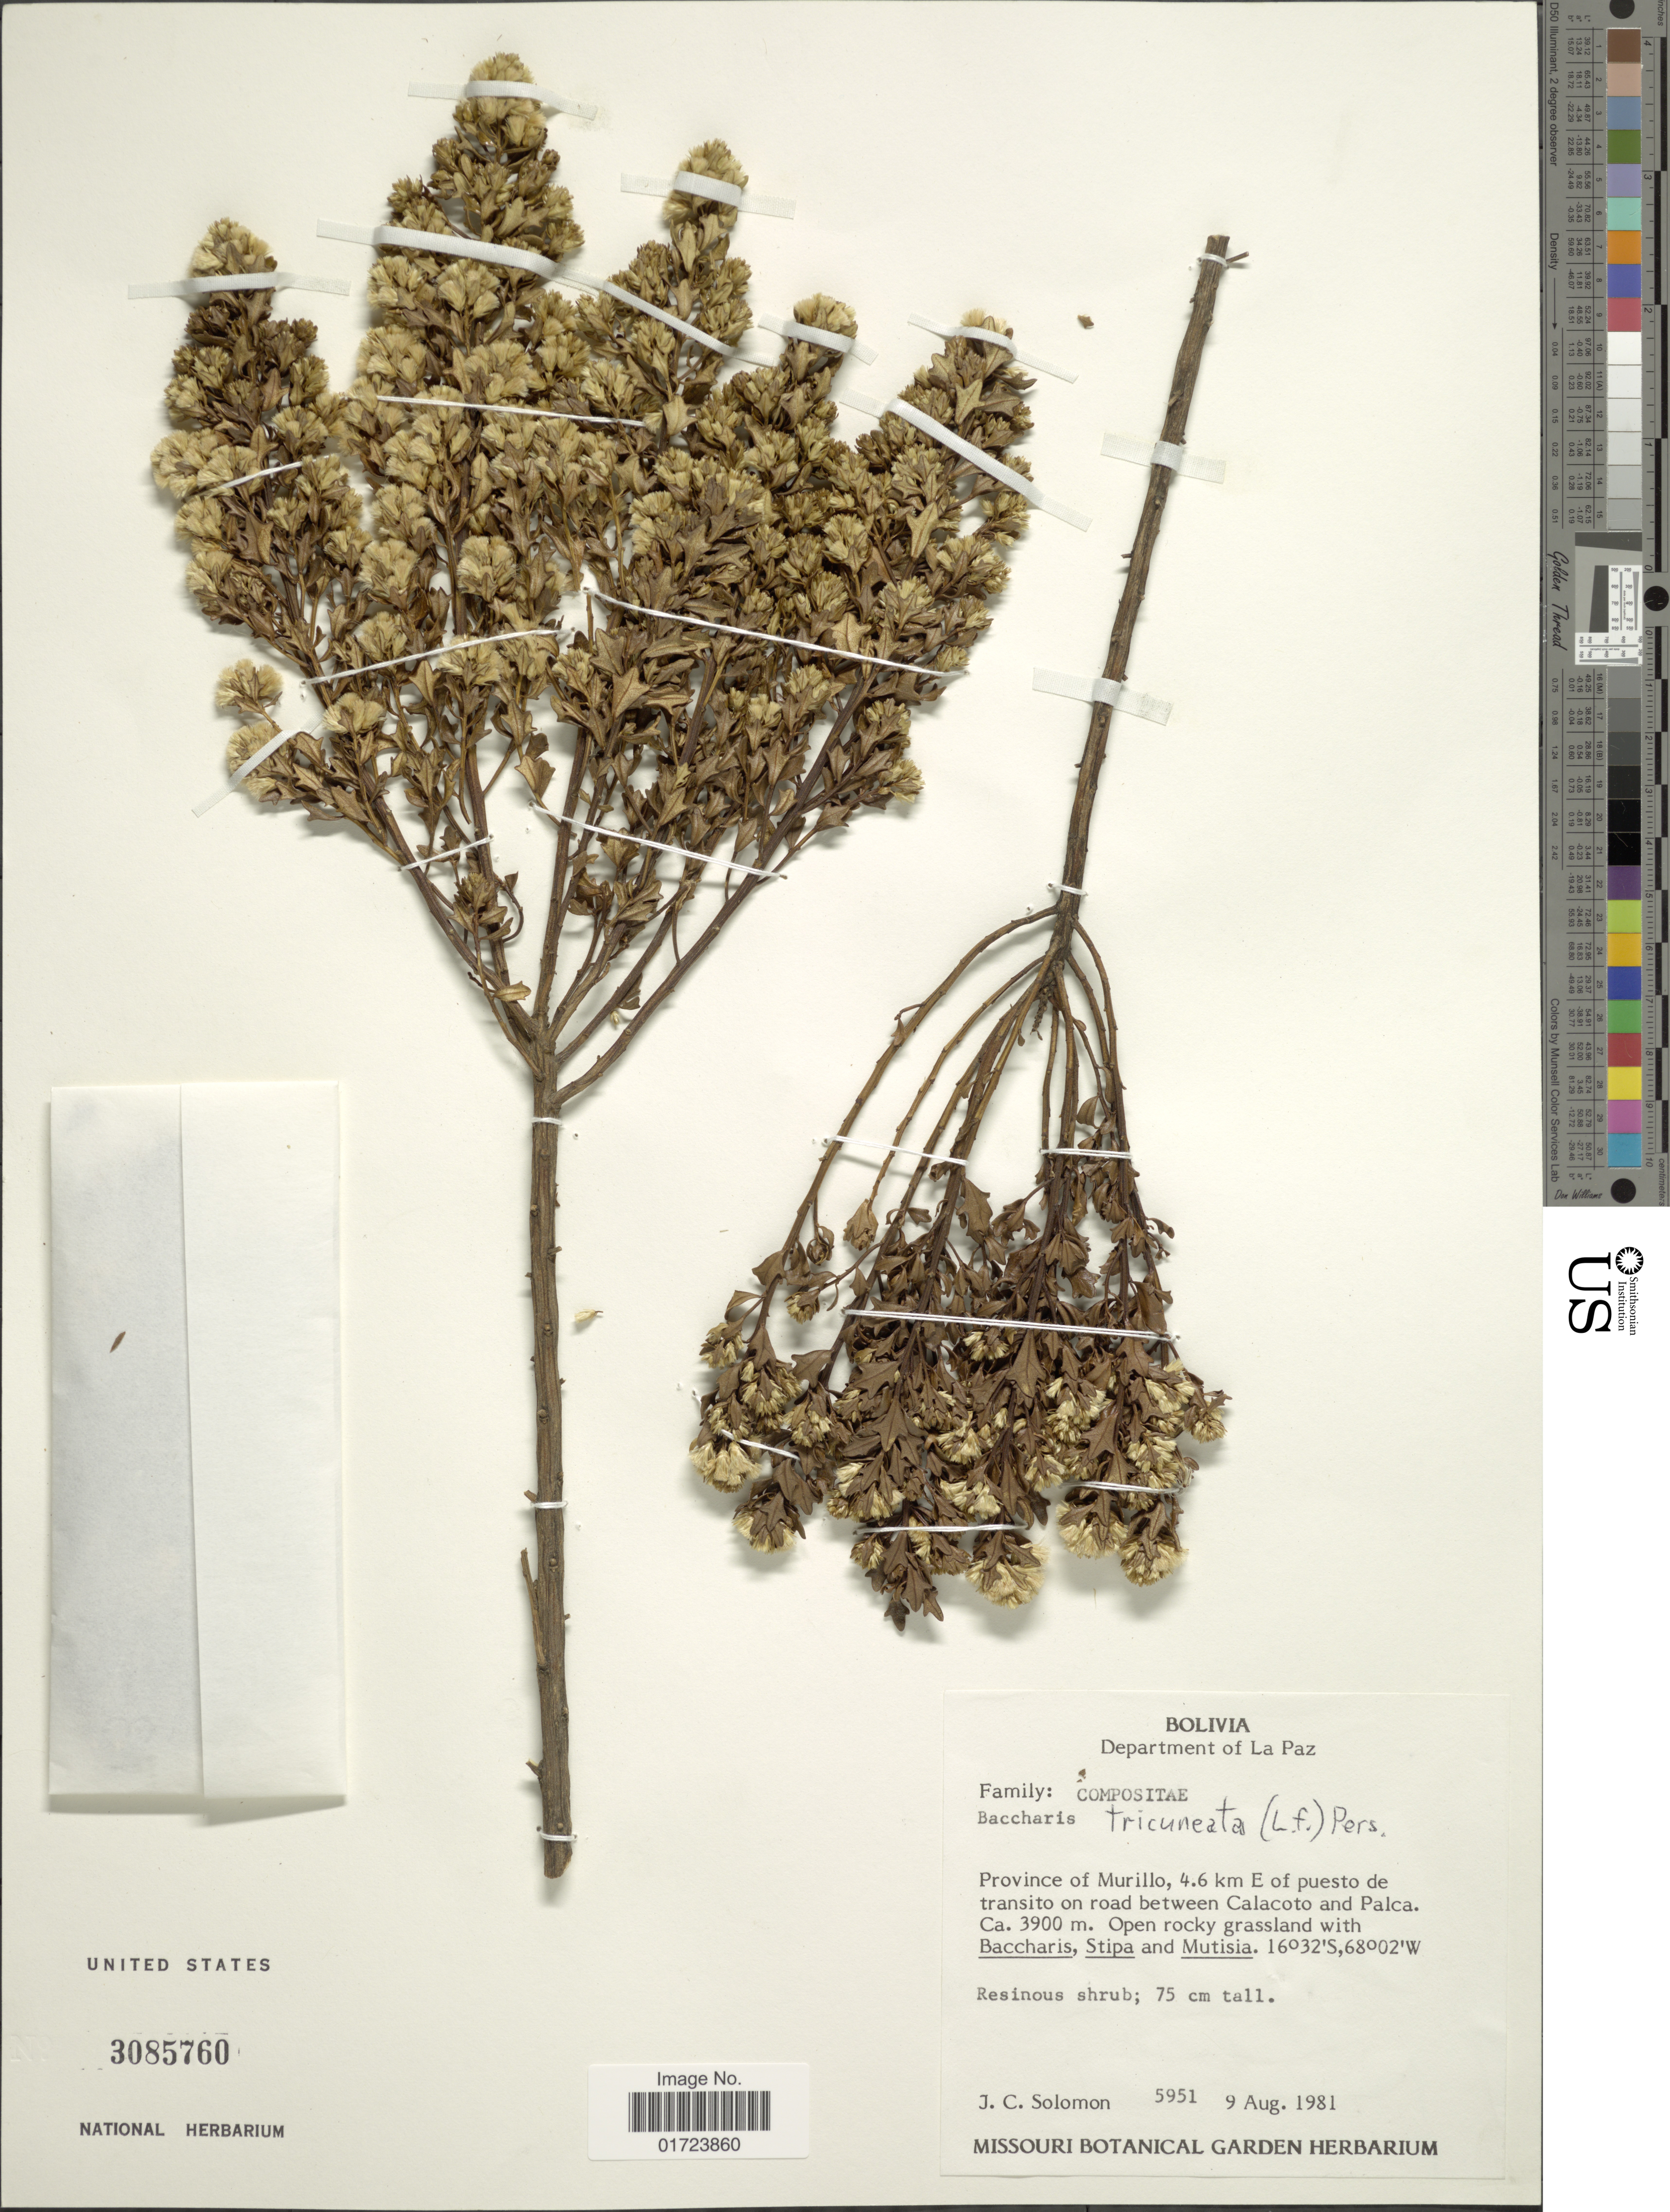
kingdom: Plantae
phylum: Tracheophyta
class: Magnoliopsida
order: Asterales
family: Asteraceae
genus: Baccharis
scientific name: Baccharis tricuneata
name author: (L. f.) Pers.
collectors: J. C. Solomon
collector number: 5951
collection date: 1981-08-09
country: Bolivia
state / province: La Paz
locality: Department of La Paz, Province of Murillo, 4.6 km E of puesto de transito on road between Calacoto and Palca.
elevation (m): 3900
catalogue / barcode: US 3085760